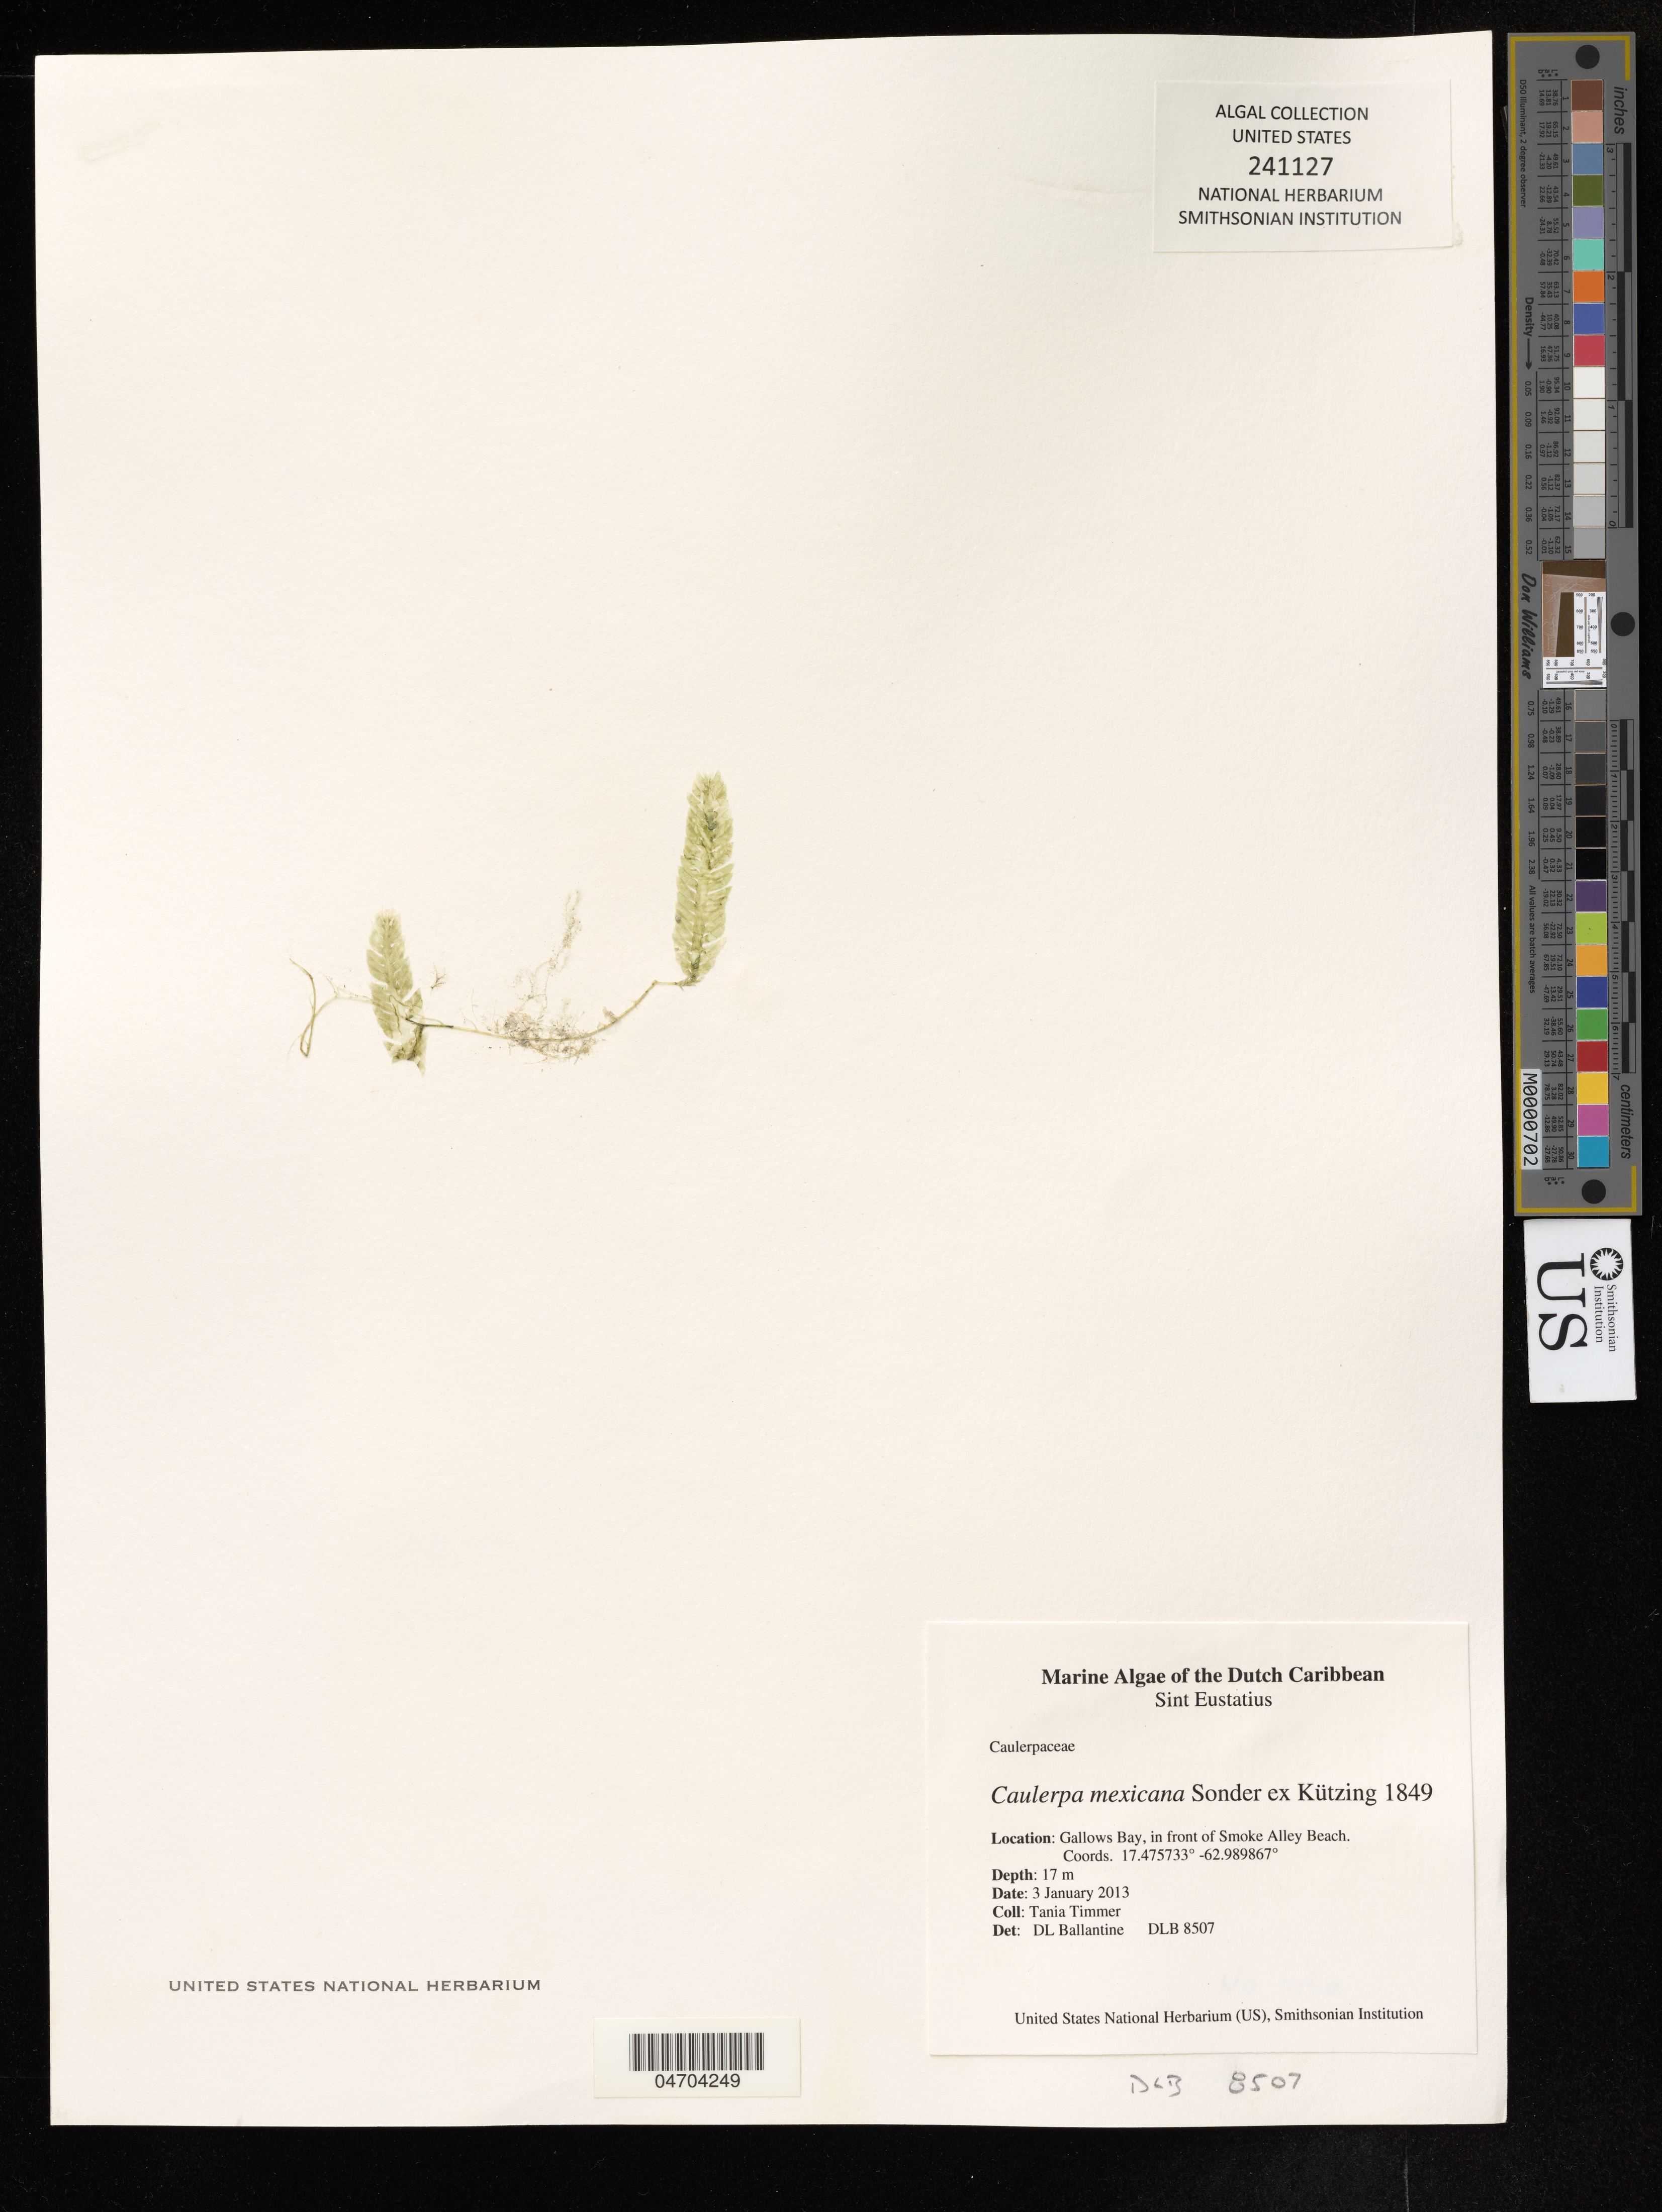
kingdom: Plantae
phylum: Chlorophyta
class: Ulvophyceae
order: Bryopsidales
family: Caulerpaceae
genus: Caulerpa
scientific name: Caulerpa mexicana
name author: Sond. ex Kütz.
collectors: T. Timmer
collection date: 2013-01-03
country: Netherlands Antilles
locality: Sint Eustatius. Gallows Bay, in front of Smoke Alley Beach.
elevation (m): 17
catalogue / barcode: US 241127